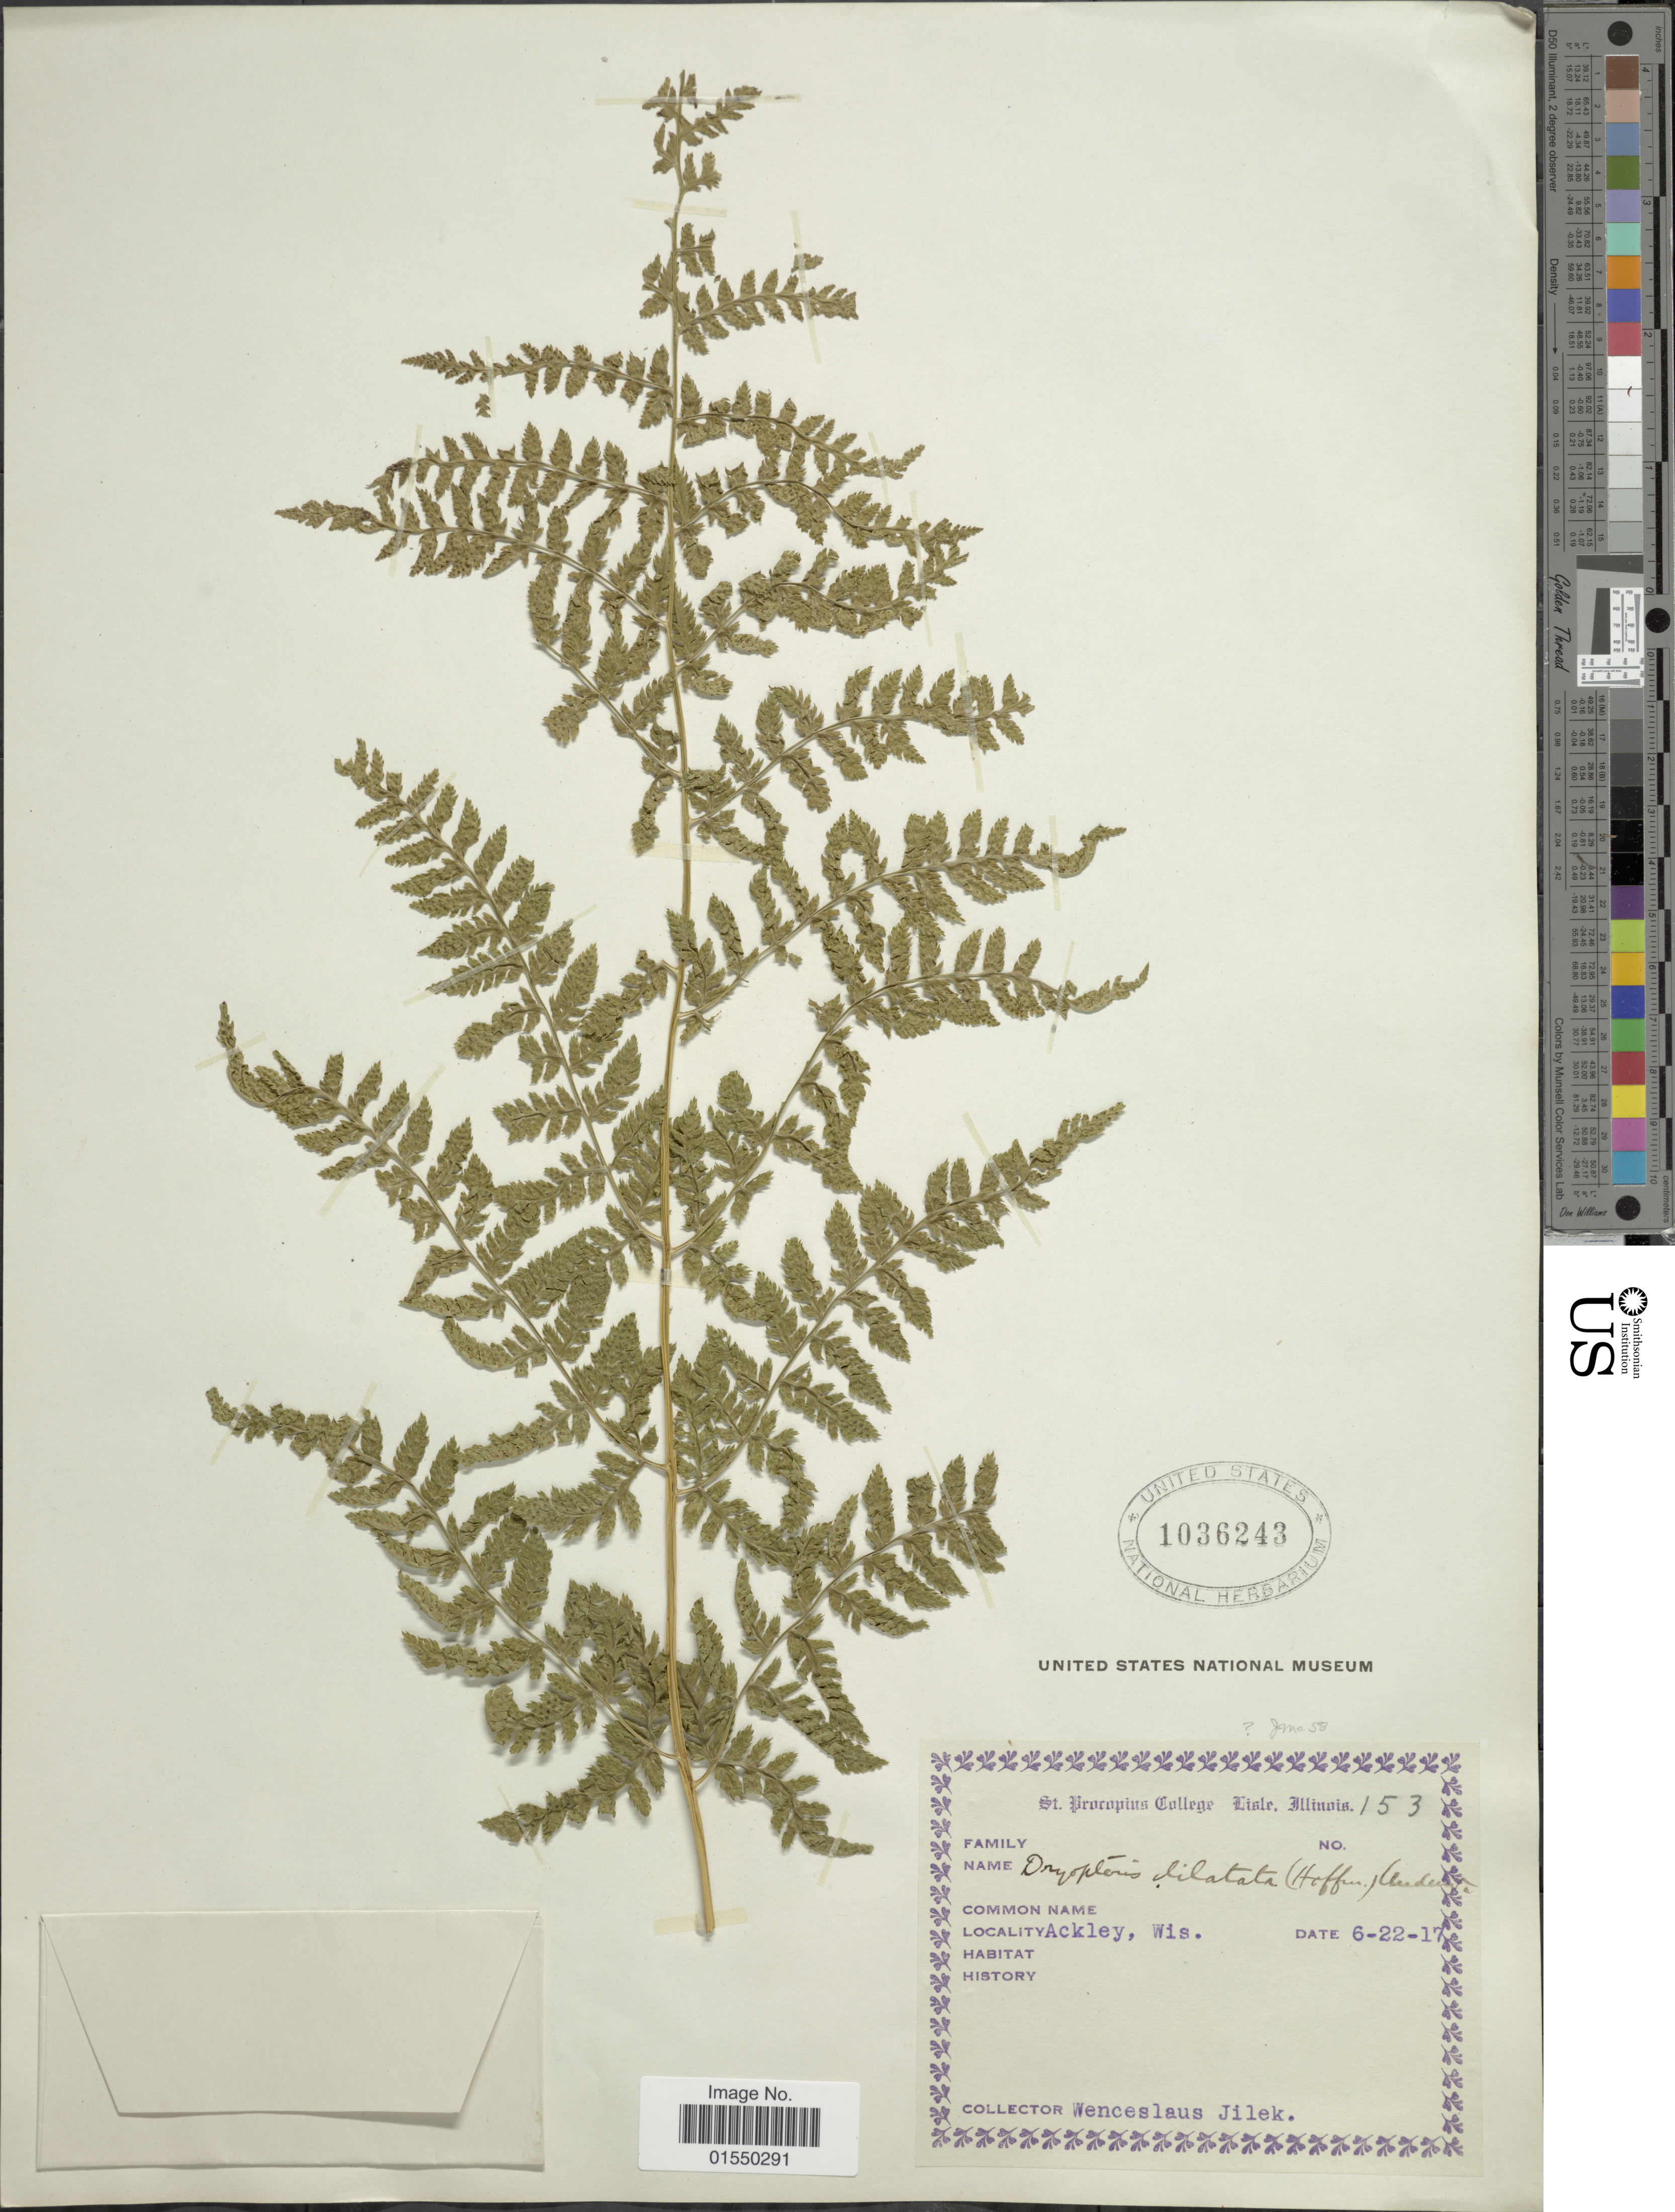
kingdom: Plantae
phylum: Tracheophyta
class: Polypodiopsida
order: Polypodiales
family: Dryopteridaceae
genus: Dryopteris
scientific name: Dryopteris carthusiana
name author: (Villars) H.P. Fuchs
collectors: W. Jilek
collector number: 153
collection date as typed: Transcribed d/m/y: 22/6/17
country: Canada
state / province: New Brunswick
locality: Ackley, Wis.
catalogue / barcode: US 1036243